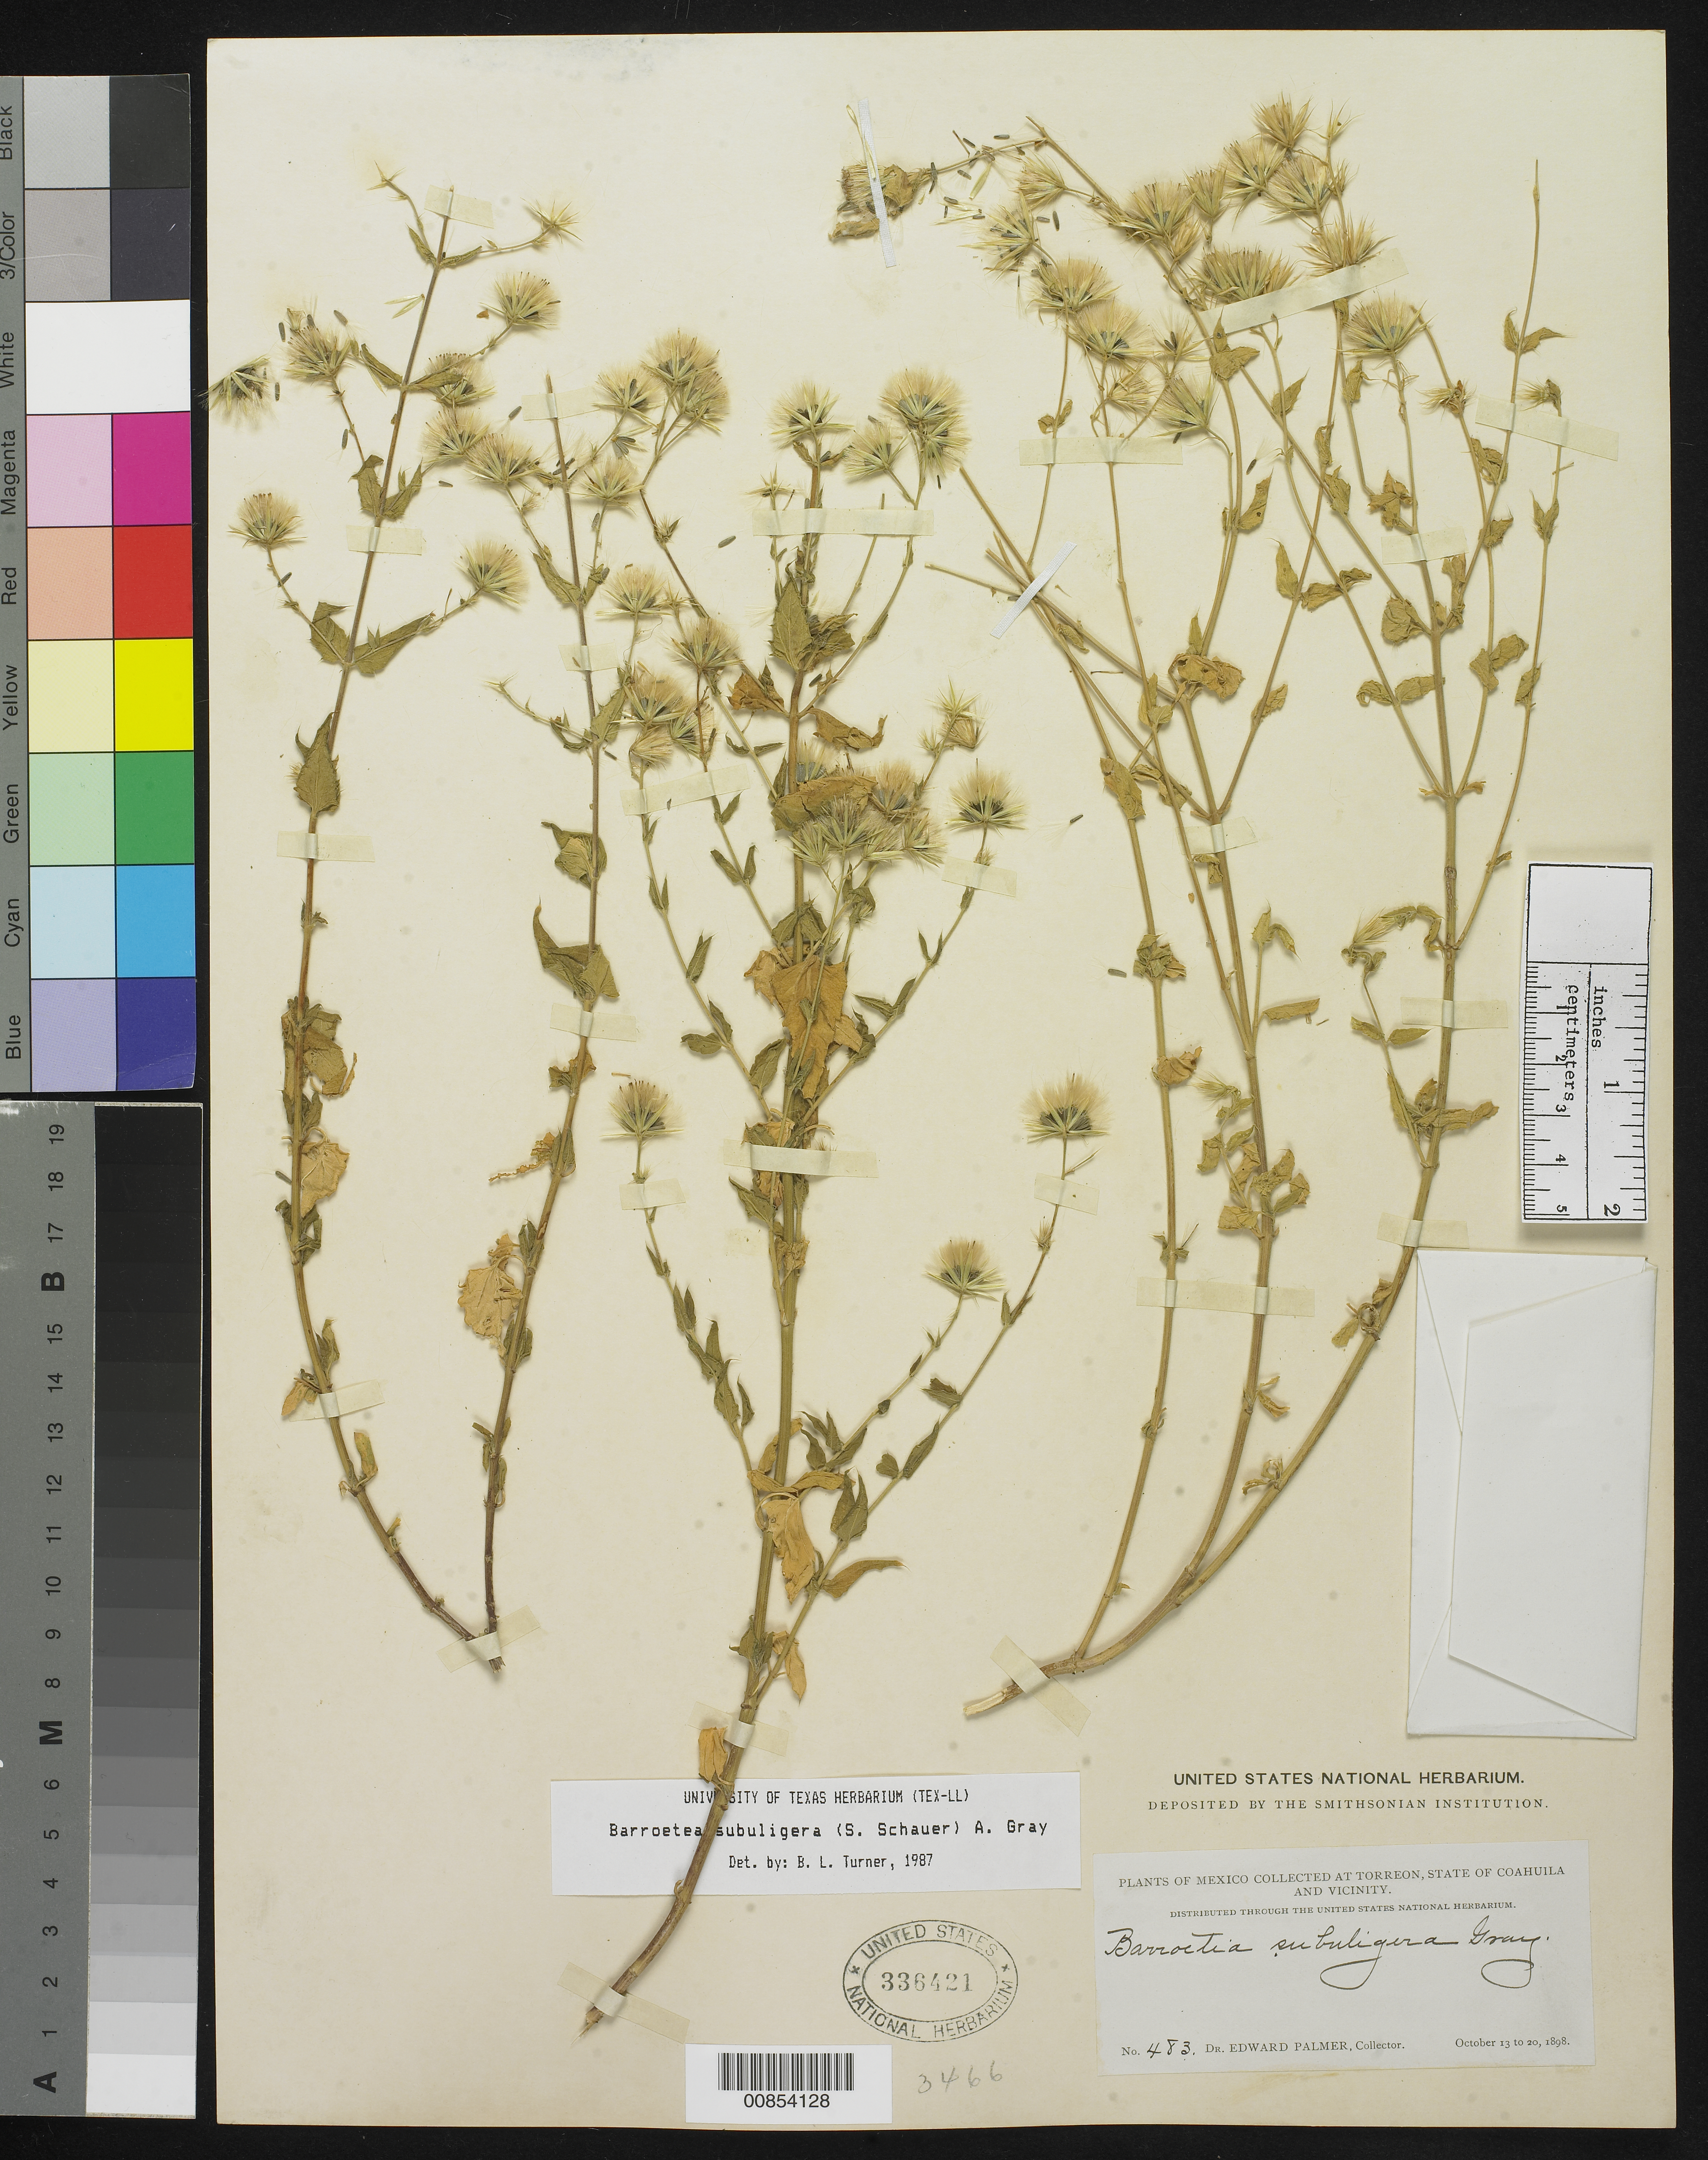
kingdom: Plantae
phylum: Tracheophyta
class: Magnoliopsida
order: Asterales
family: Asteraceae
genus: Barroetea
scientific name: Barroetea subuligera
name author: (S. Schauer) A. Gray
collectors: E. Palmer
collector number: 483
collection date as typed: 13 Oct 1898 to 20 Oct 1898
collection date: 1898-10-13/1898-10-20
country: Mexico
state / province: Coahuila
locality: Torreon, Coahuila and vicinity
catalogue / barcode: US 336421